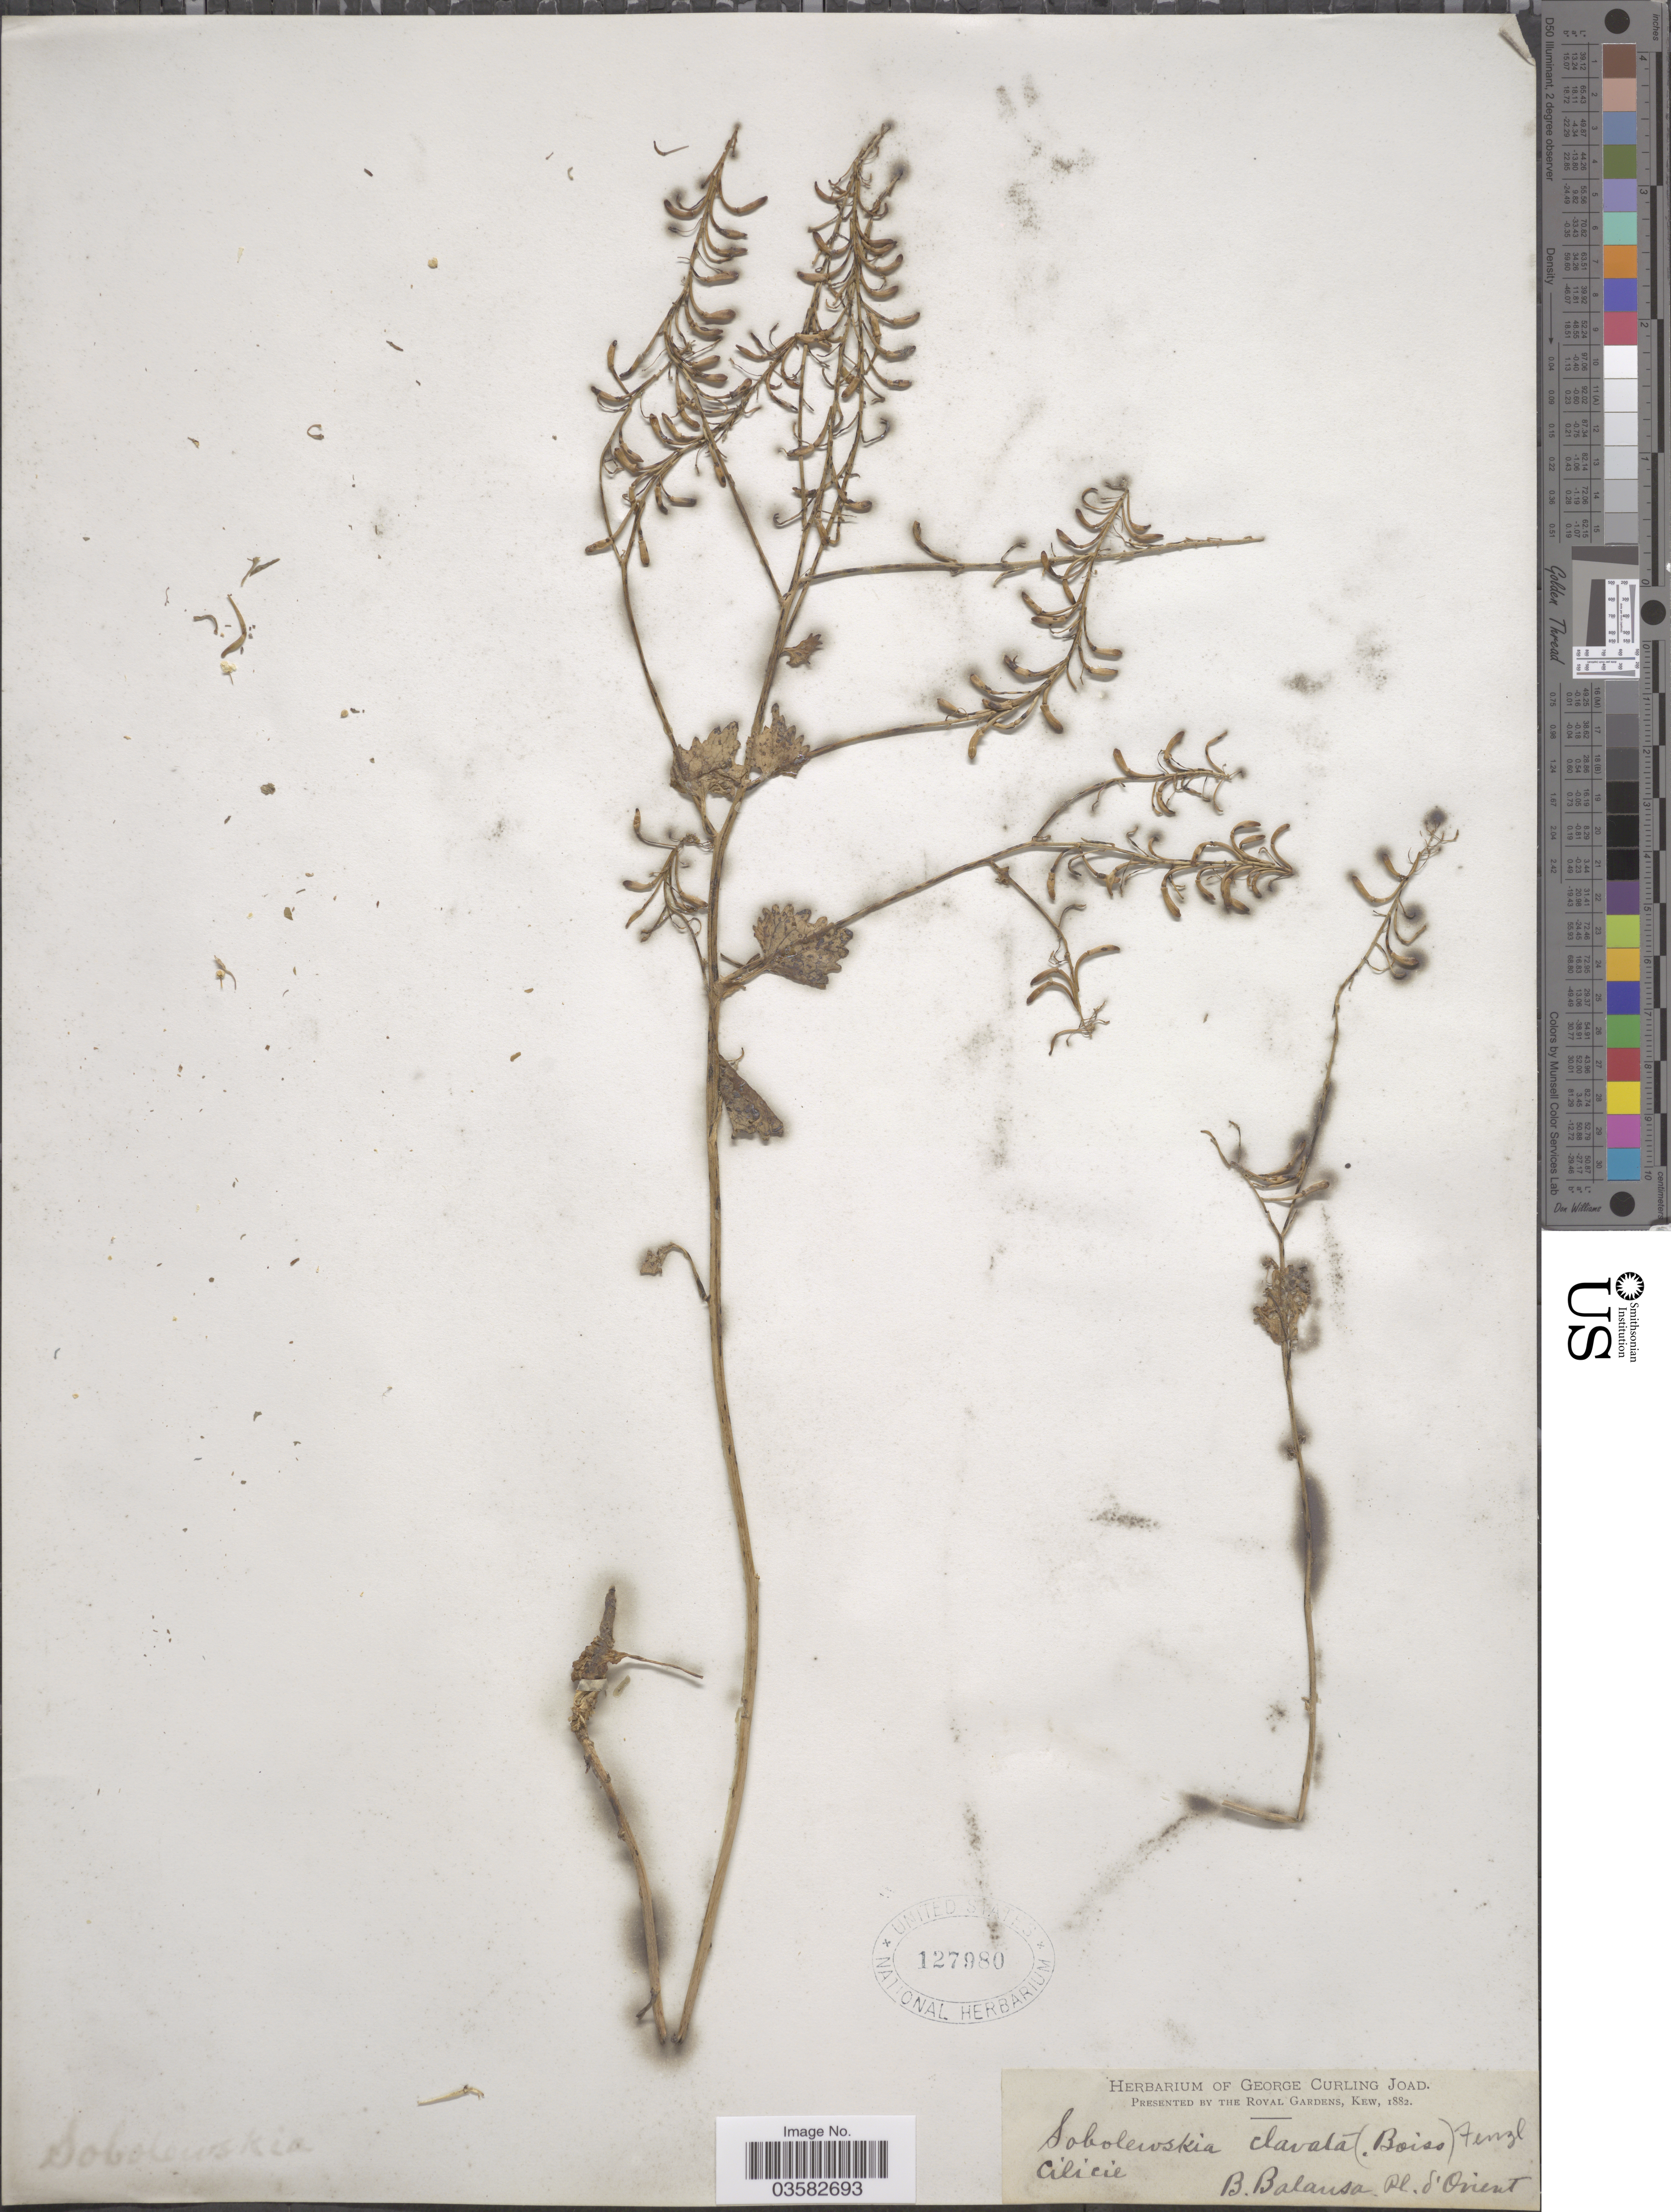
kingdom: Plantae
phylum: Tracheophyta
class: Magnoliopsida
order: Brassicales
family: Brassicaceae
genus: Sobolewskia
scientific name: Sobolewskia clavata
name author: Fenzl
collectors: B. Balansa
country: Turkey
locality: Cilicie. Orient.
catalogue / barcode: US 127980